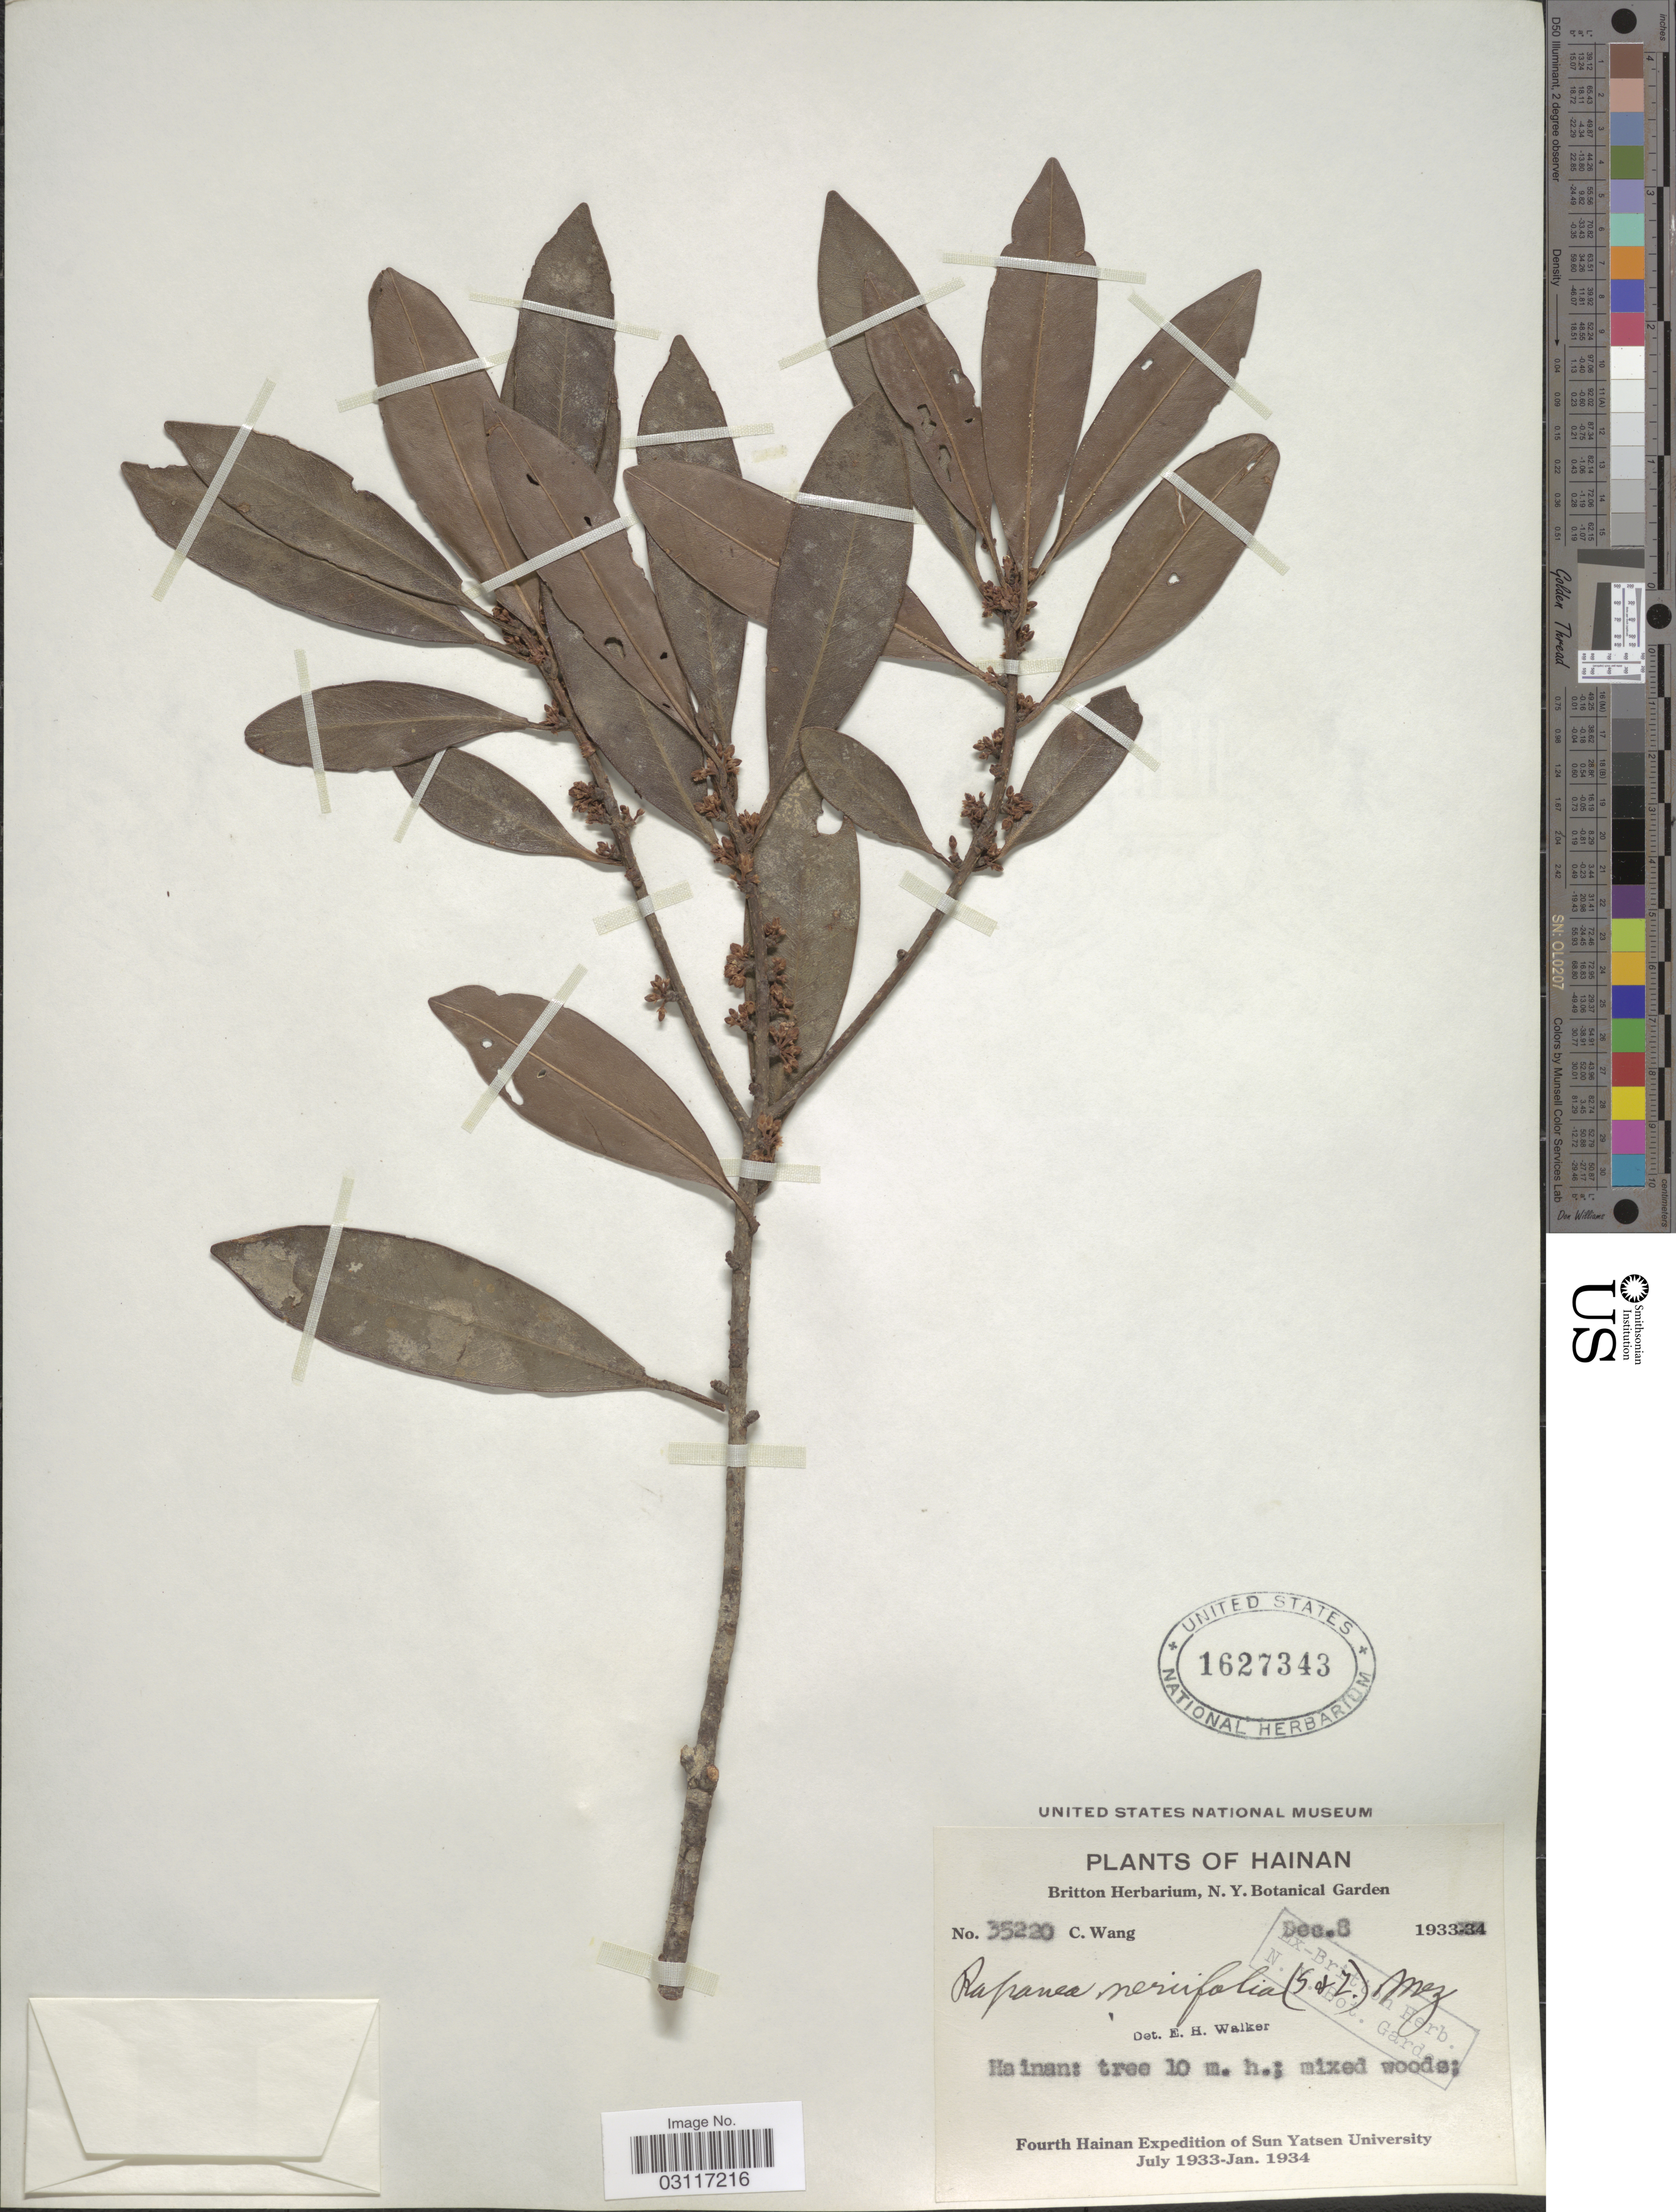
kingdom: Plantae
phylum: Tracheophyta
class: Magnoliopsida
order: Ericales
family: Primulaceae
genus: Myrsine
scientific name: Myrsine seguinii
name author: H. Lév.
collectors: C. Wang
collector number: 35220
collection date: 1933-12-08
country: China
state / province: Hainan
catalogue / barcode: US 1627343